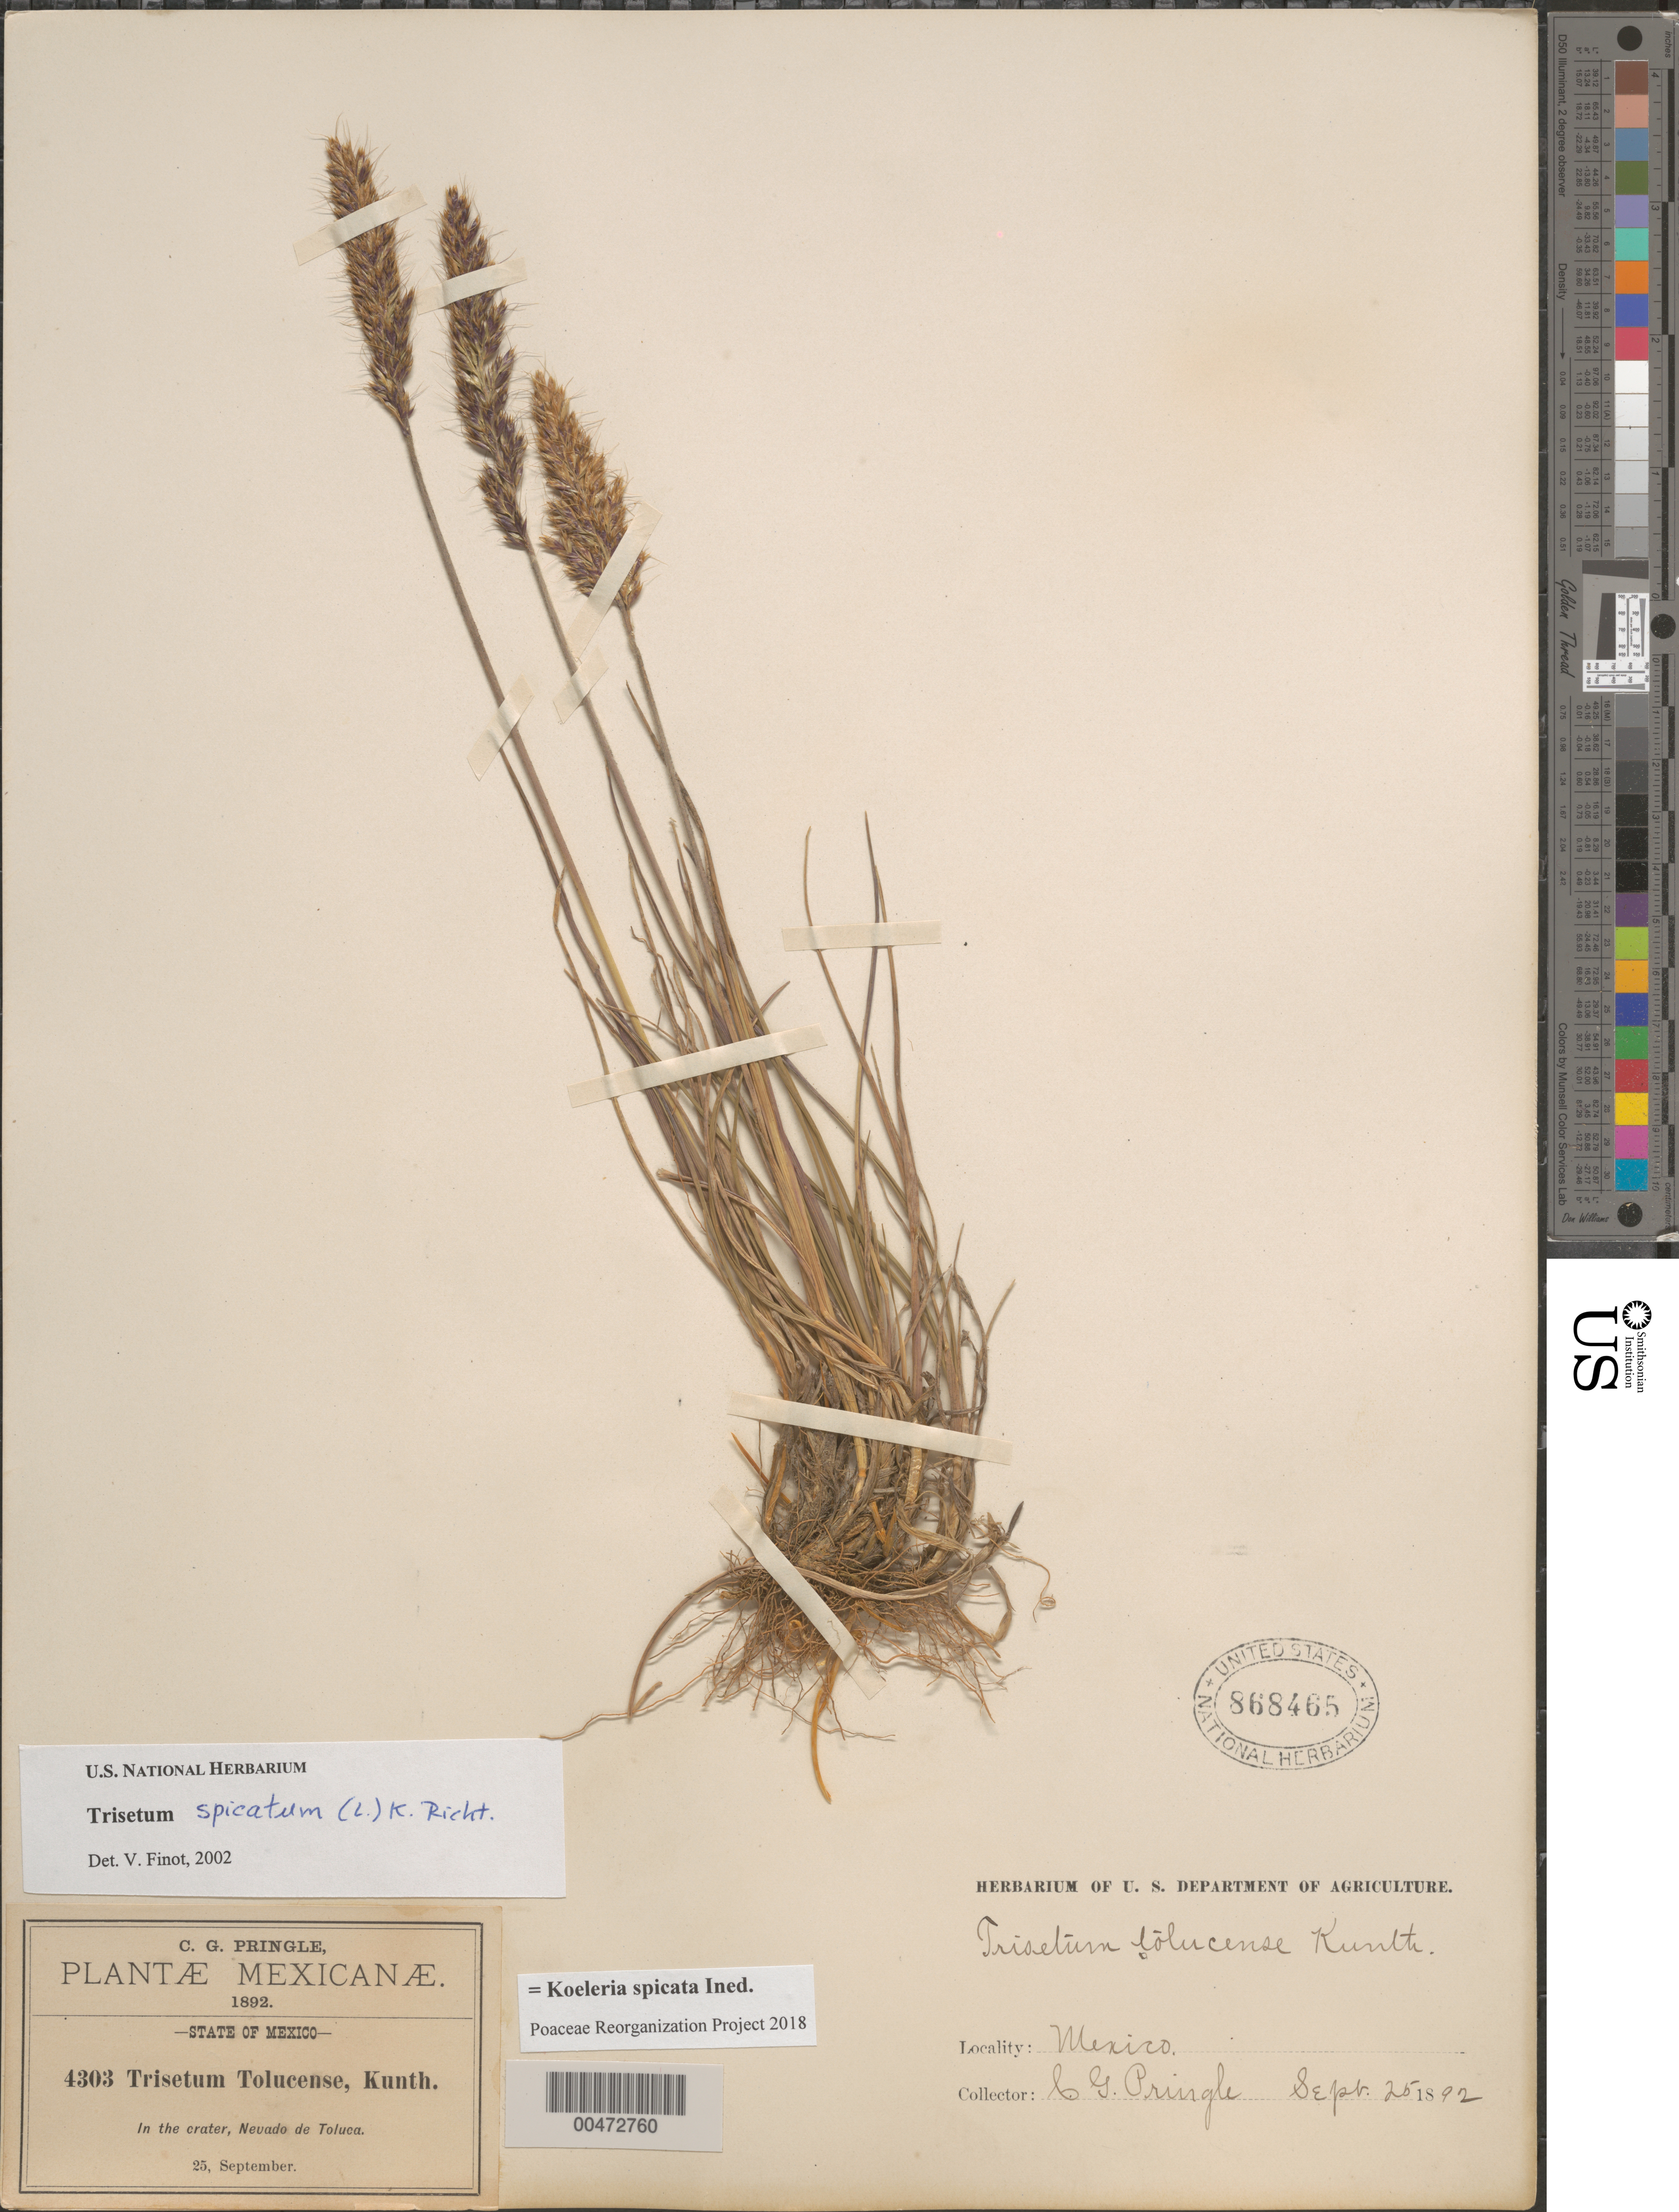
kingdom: Plantae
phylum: Tracheophyta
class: Liliopsida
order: Poales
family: Poaceae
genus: Koeleria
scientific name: Koeleria spicata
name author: (L.) Barberá et al.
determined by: Poaceae Reorganization Project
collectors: C. G. Pringle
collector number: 4303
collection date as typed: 25 Sep 1892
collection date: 1892-09-25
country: Mexico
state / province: México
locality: Nevado de Toluca, in the crater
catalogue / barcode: US 868465